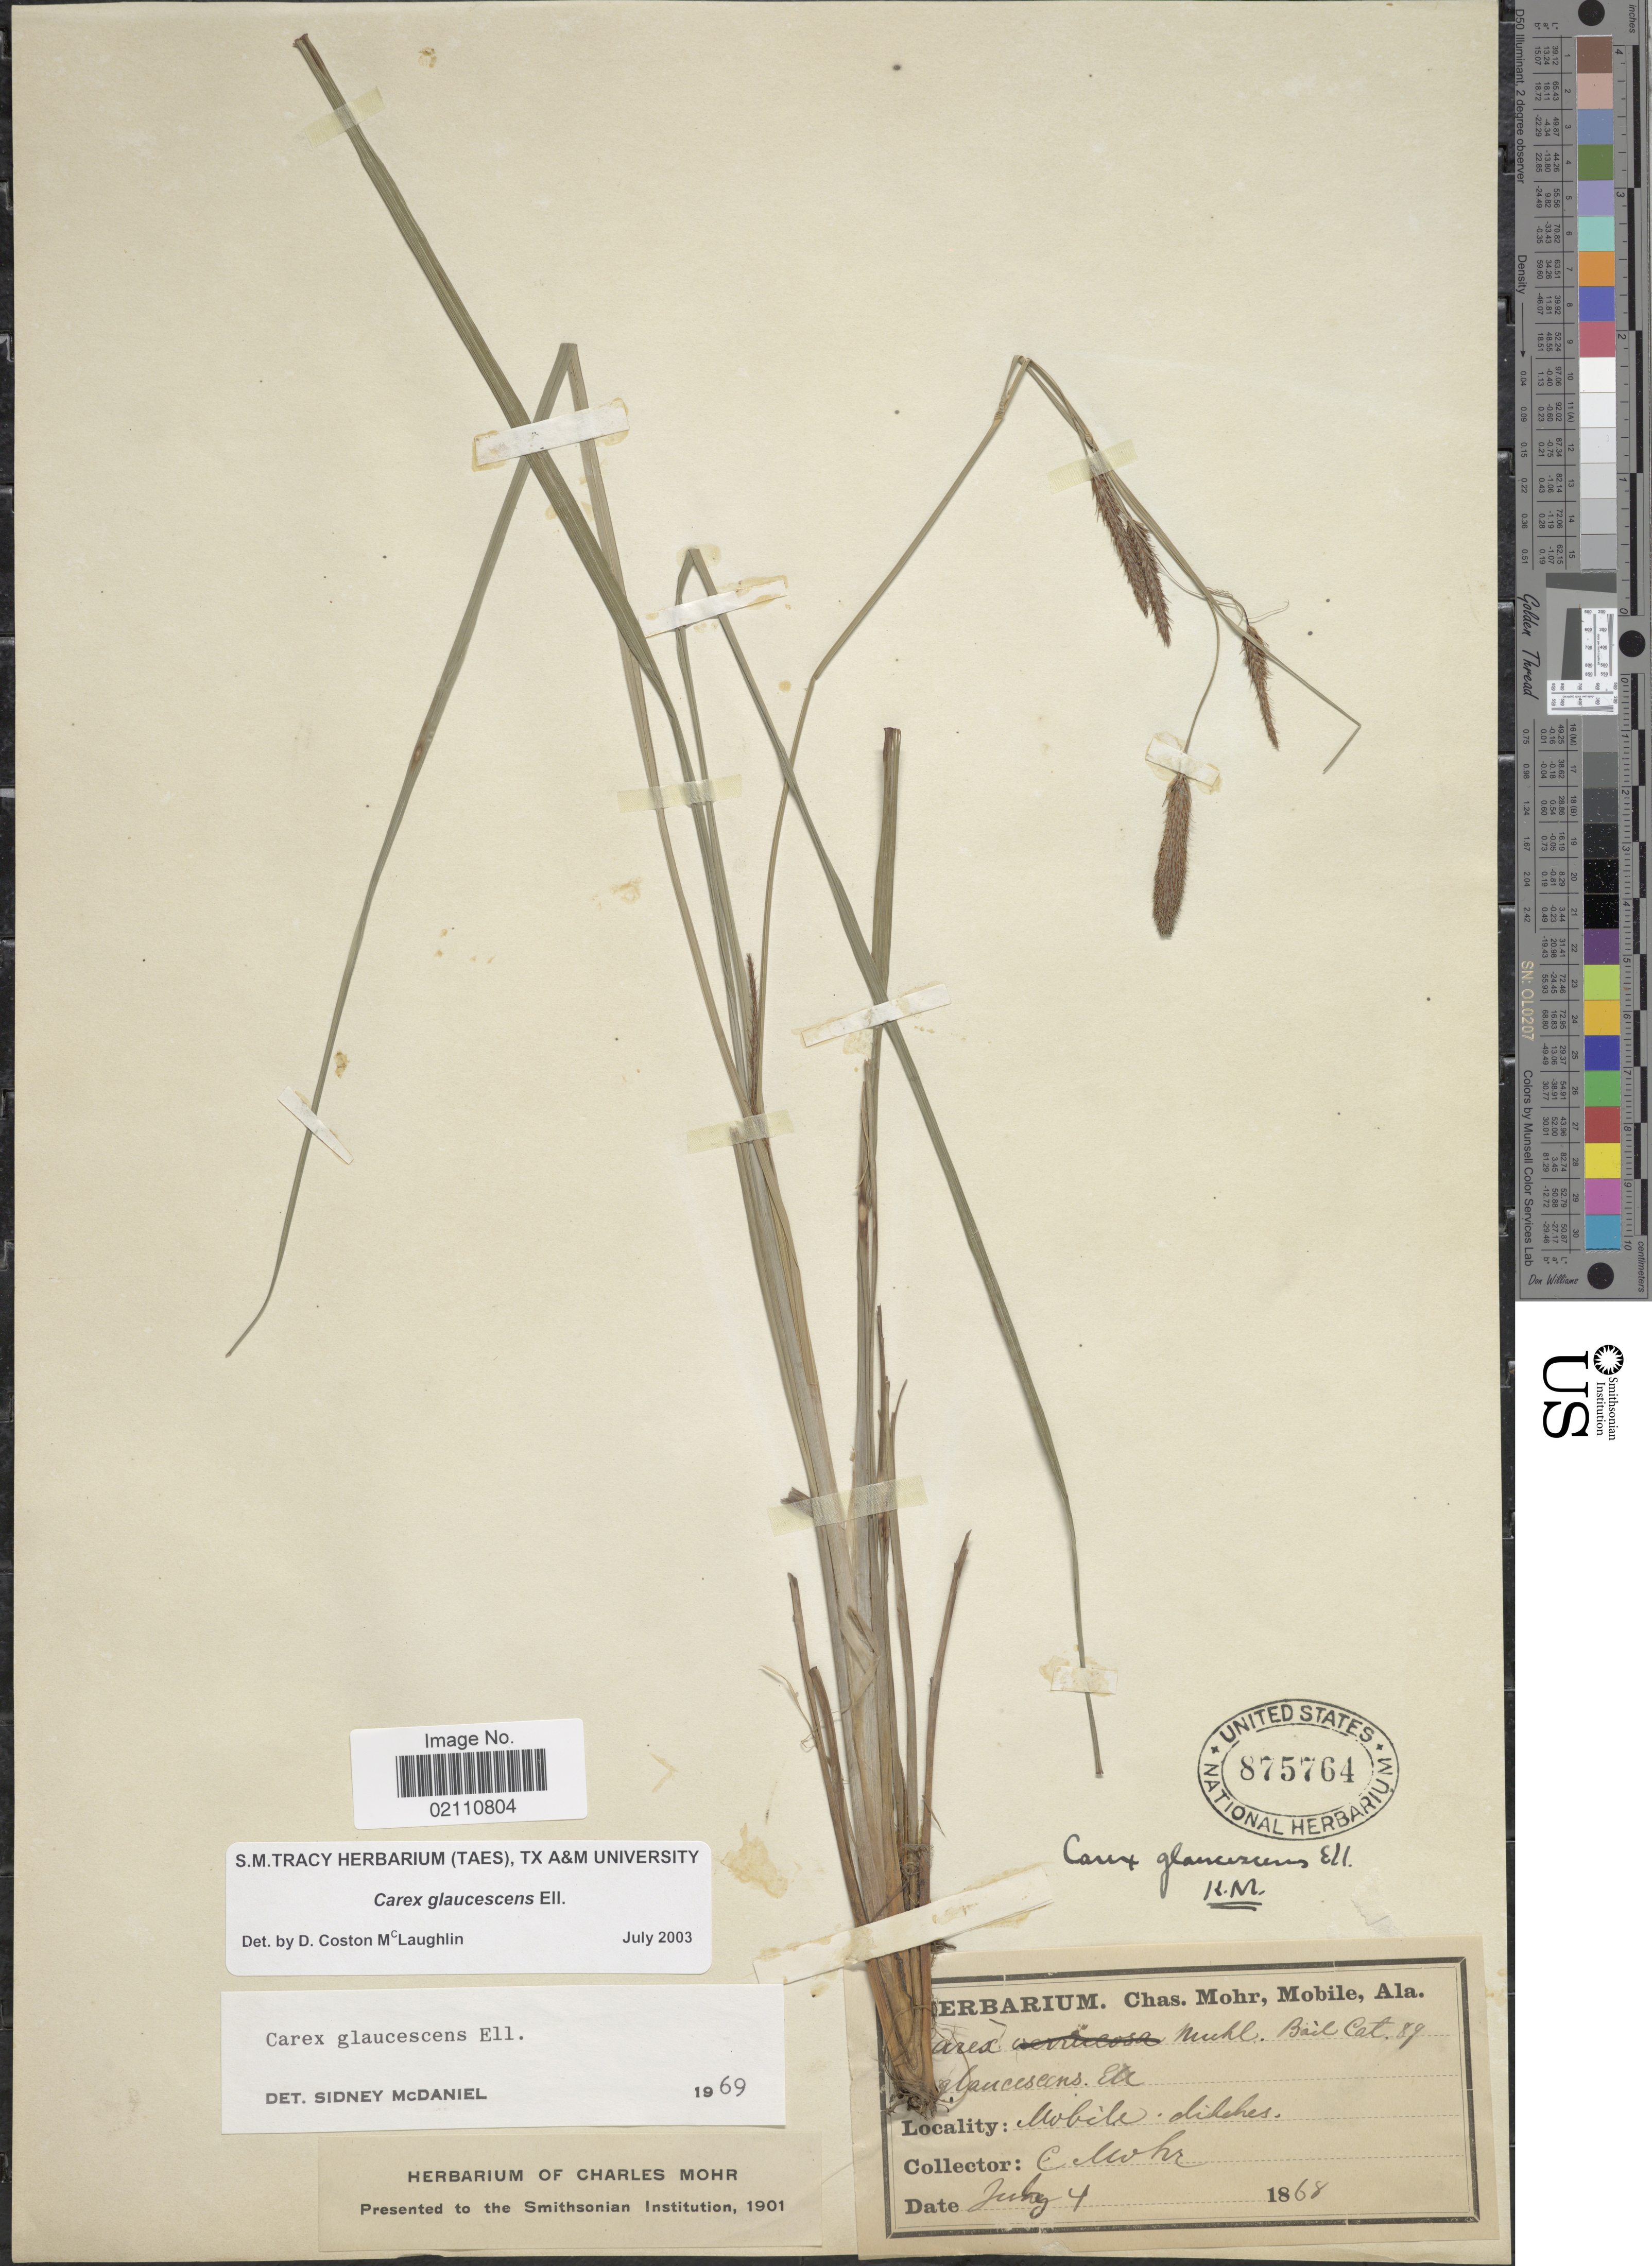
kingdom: Plantae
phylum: Tracheophyta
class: Liliopsida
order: Poales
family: Cyperaceae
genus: Carex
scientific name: Carex glaucescens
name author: Elliott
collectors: C. T. Mohr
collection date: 1868-07-04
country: United States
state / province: Alabama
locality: Mobile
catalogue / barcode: US 875764